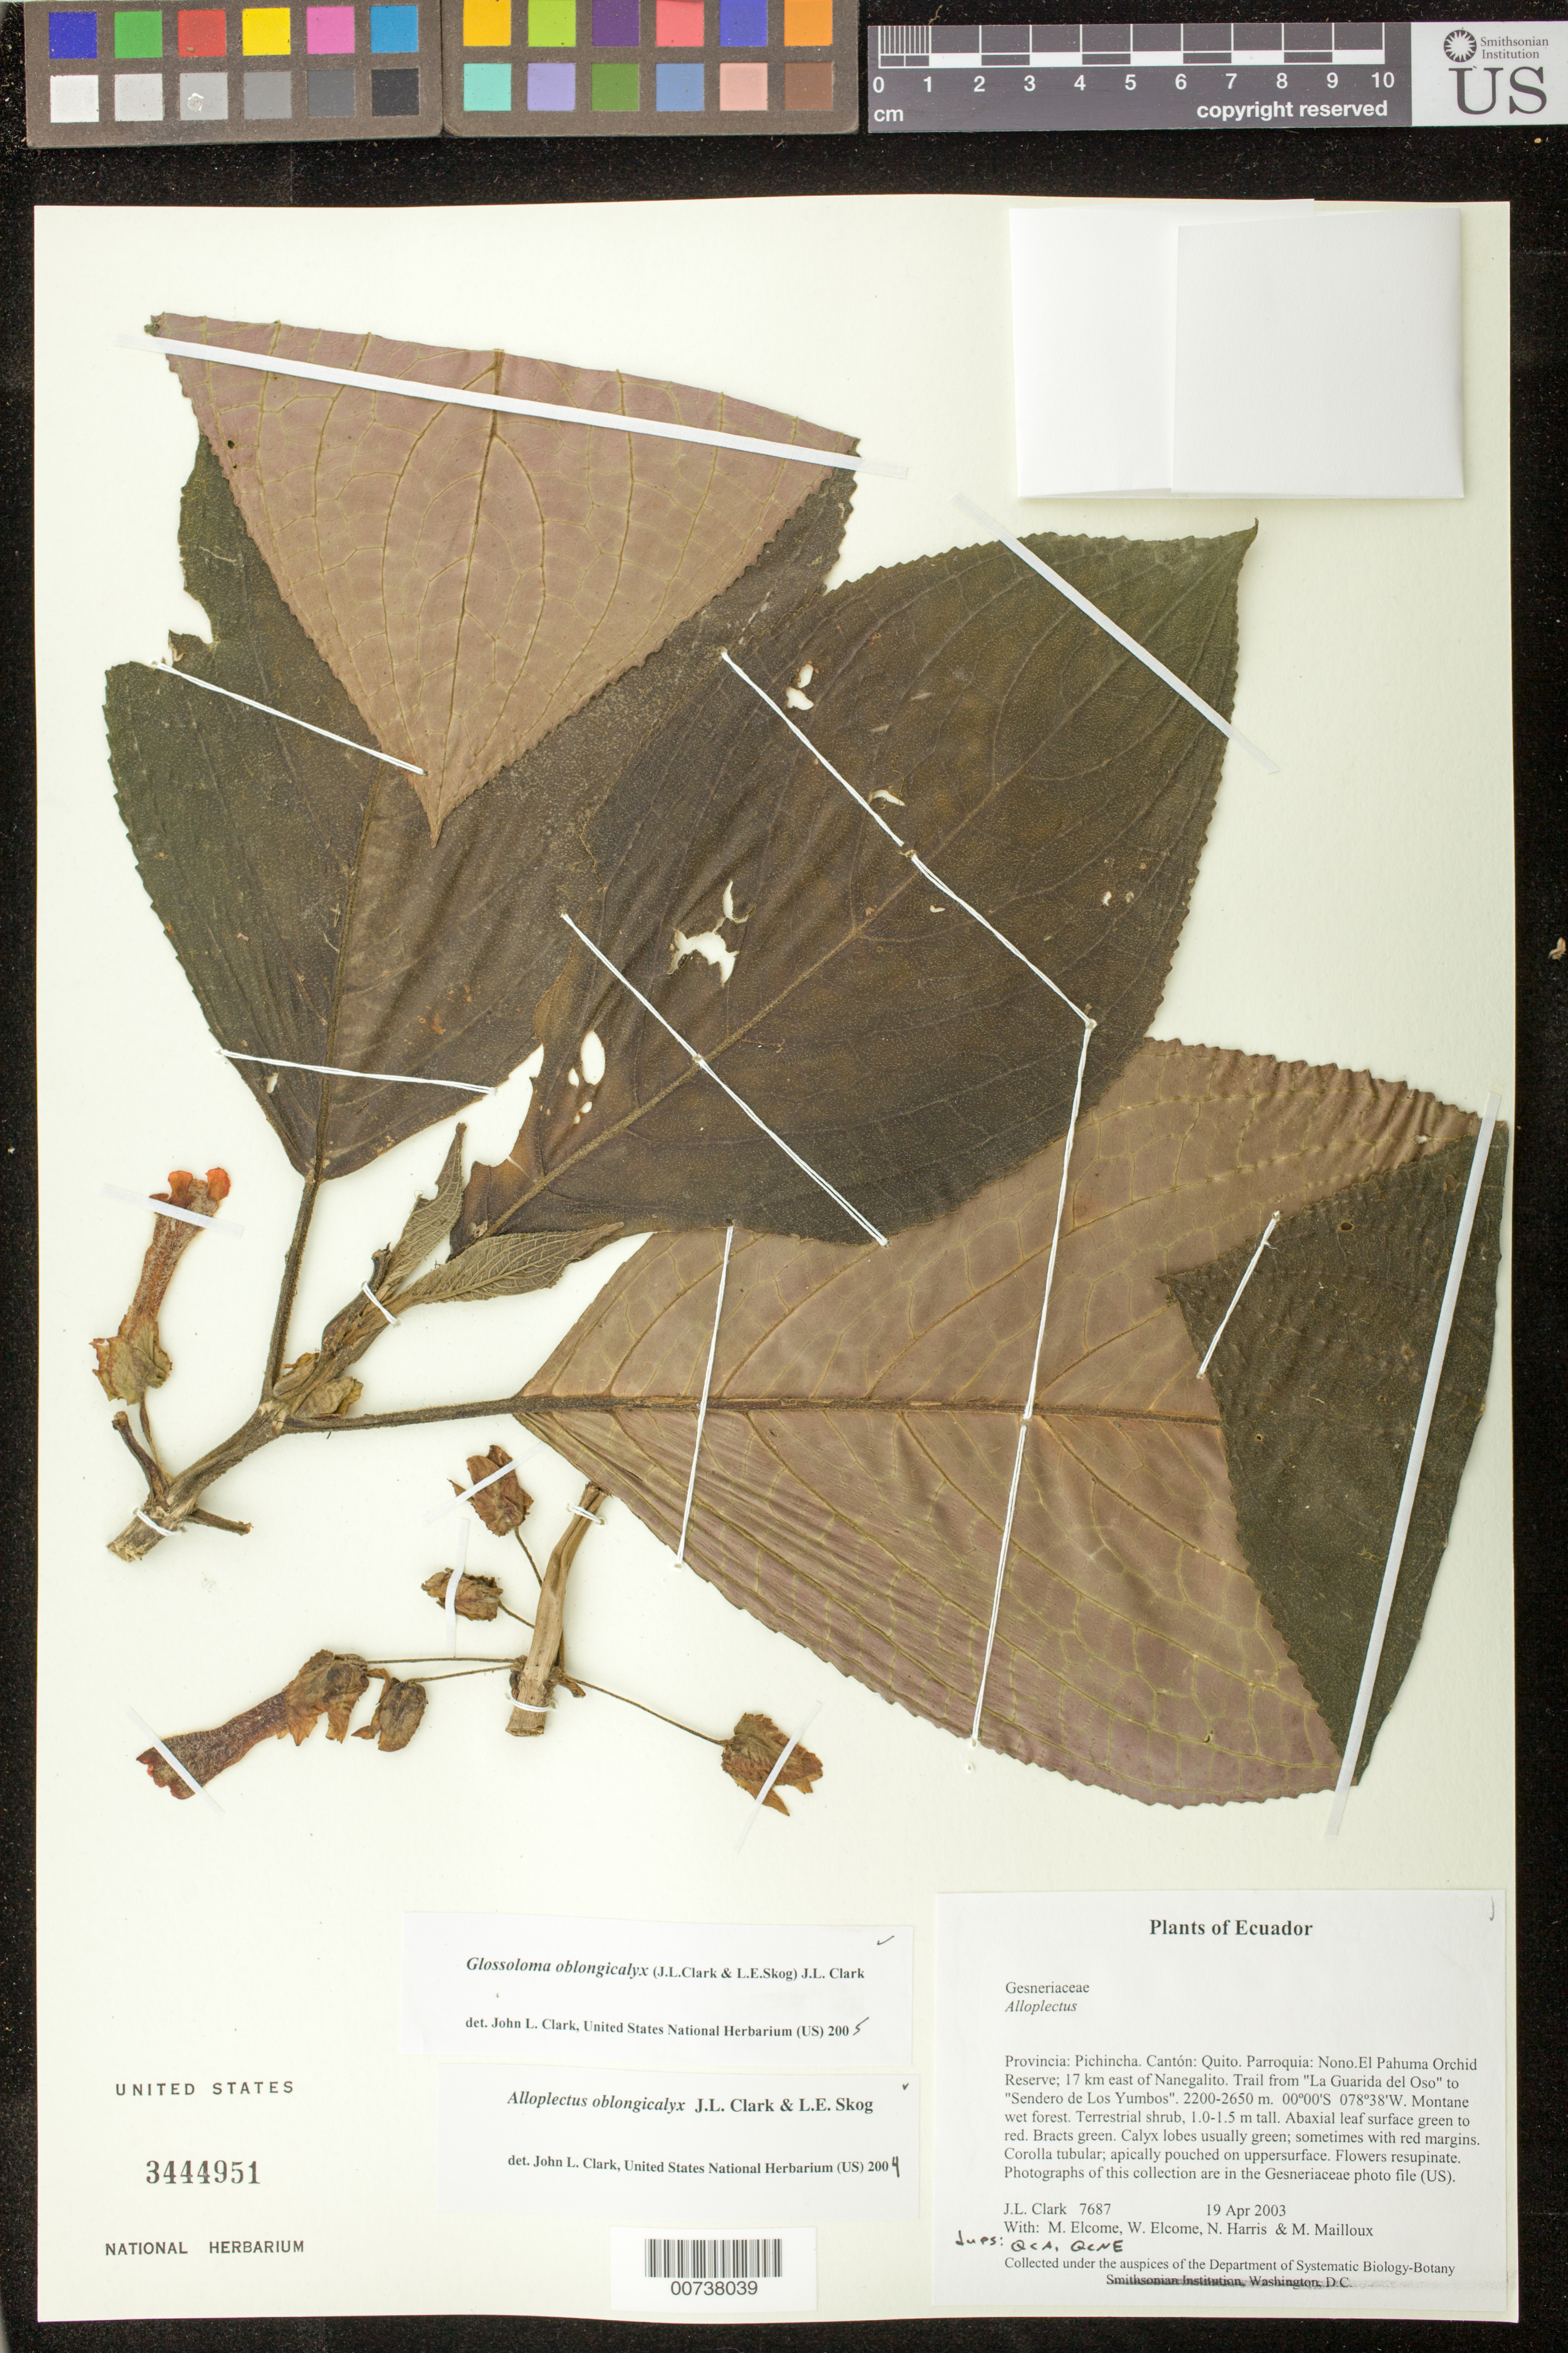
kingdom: Plantae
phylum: Tracheophyta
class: Magnoliopsida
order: Lamiales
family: Gesneriaceae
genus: Glossoloma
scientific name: Glossoloma oblongicalyx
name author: (J.L. Clark & L.E. Skog) J.L. Clark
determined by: Clark, J. L., (SEL), The Marie Selby Botanical Garden (UNITED STATES)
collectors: J. L. Clark, M. Elcome, W. Elcome, N. Harris & M. Mailloux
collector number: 7687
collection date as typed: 19 Apr 2003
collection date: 2003-04-19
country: Ecuador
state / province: Pichincha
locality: Quito. Parroquia: Nono.El Pahuma Orchid Reserve; 17 km east of Nanegalito. Trail from "La Guarida del Oso" to "Sendero de Los Yumbos"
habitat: Montane wet forest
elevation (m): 2200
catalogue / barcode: US 3444951